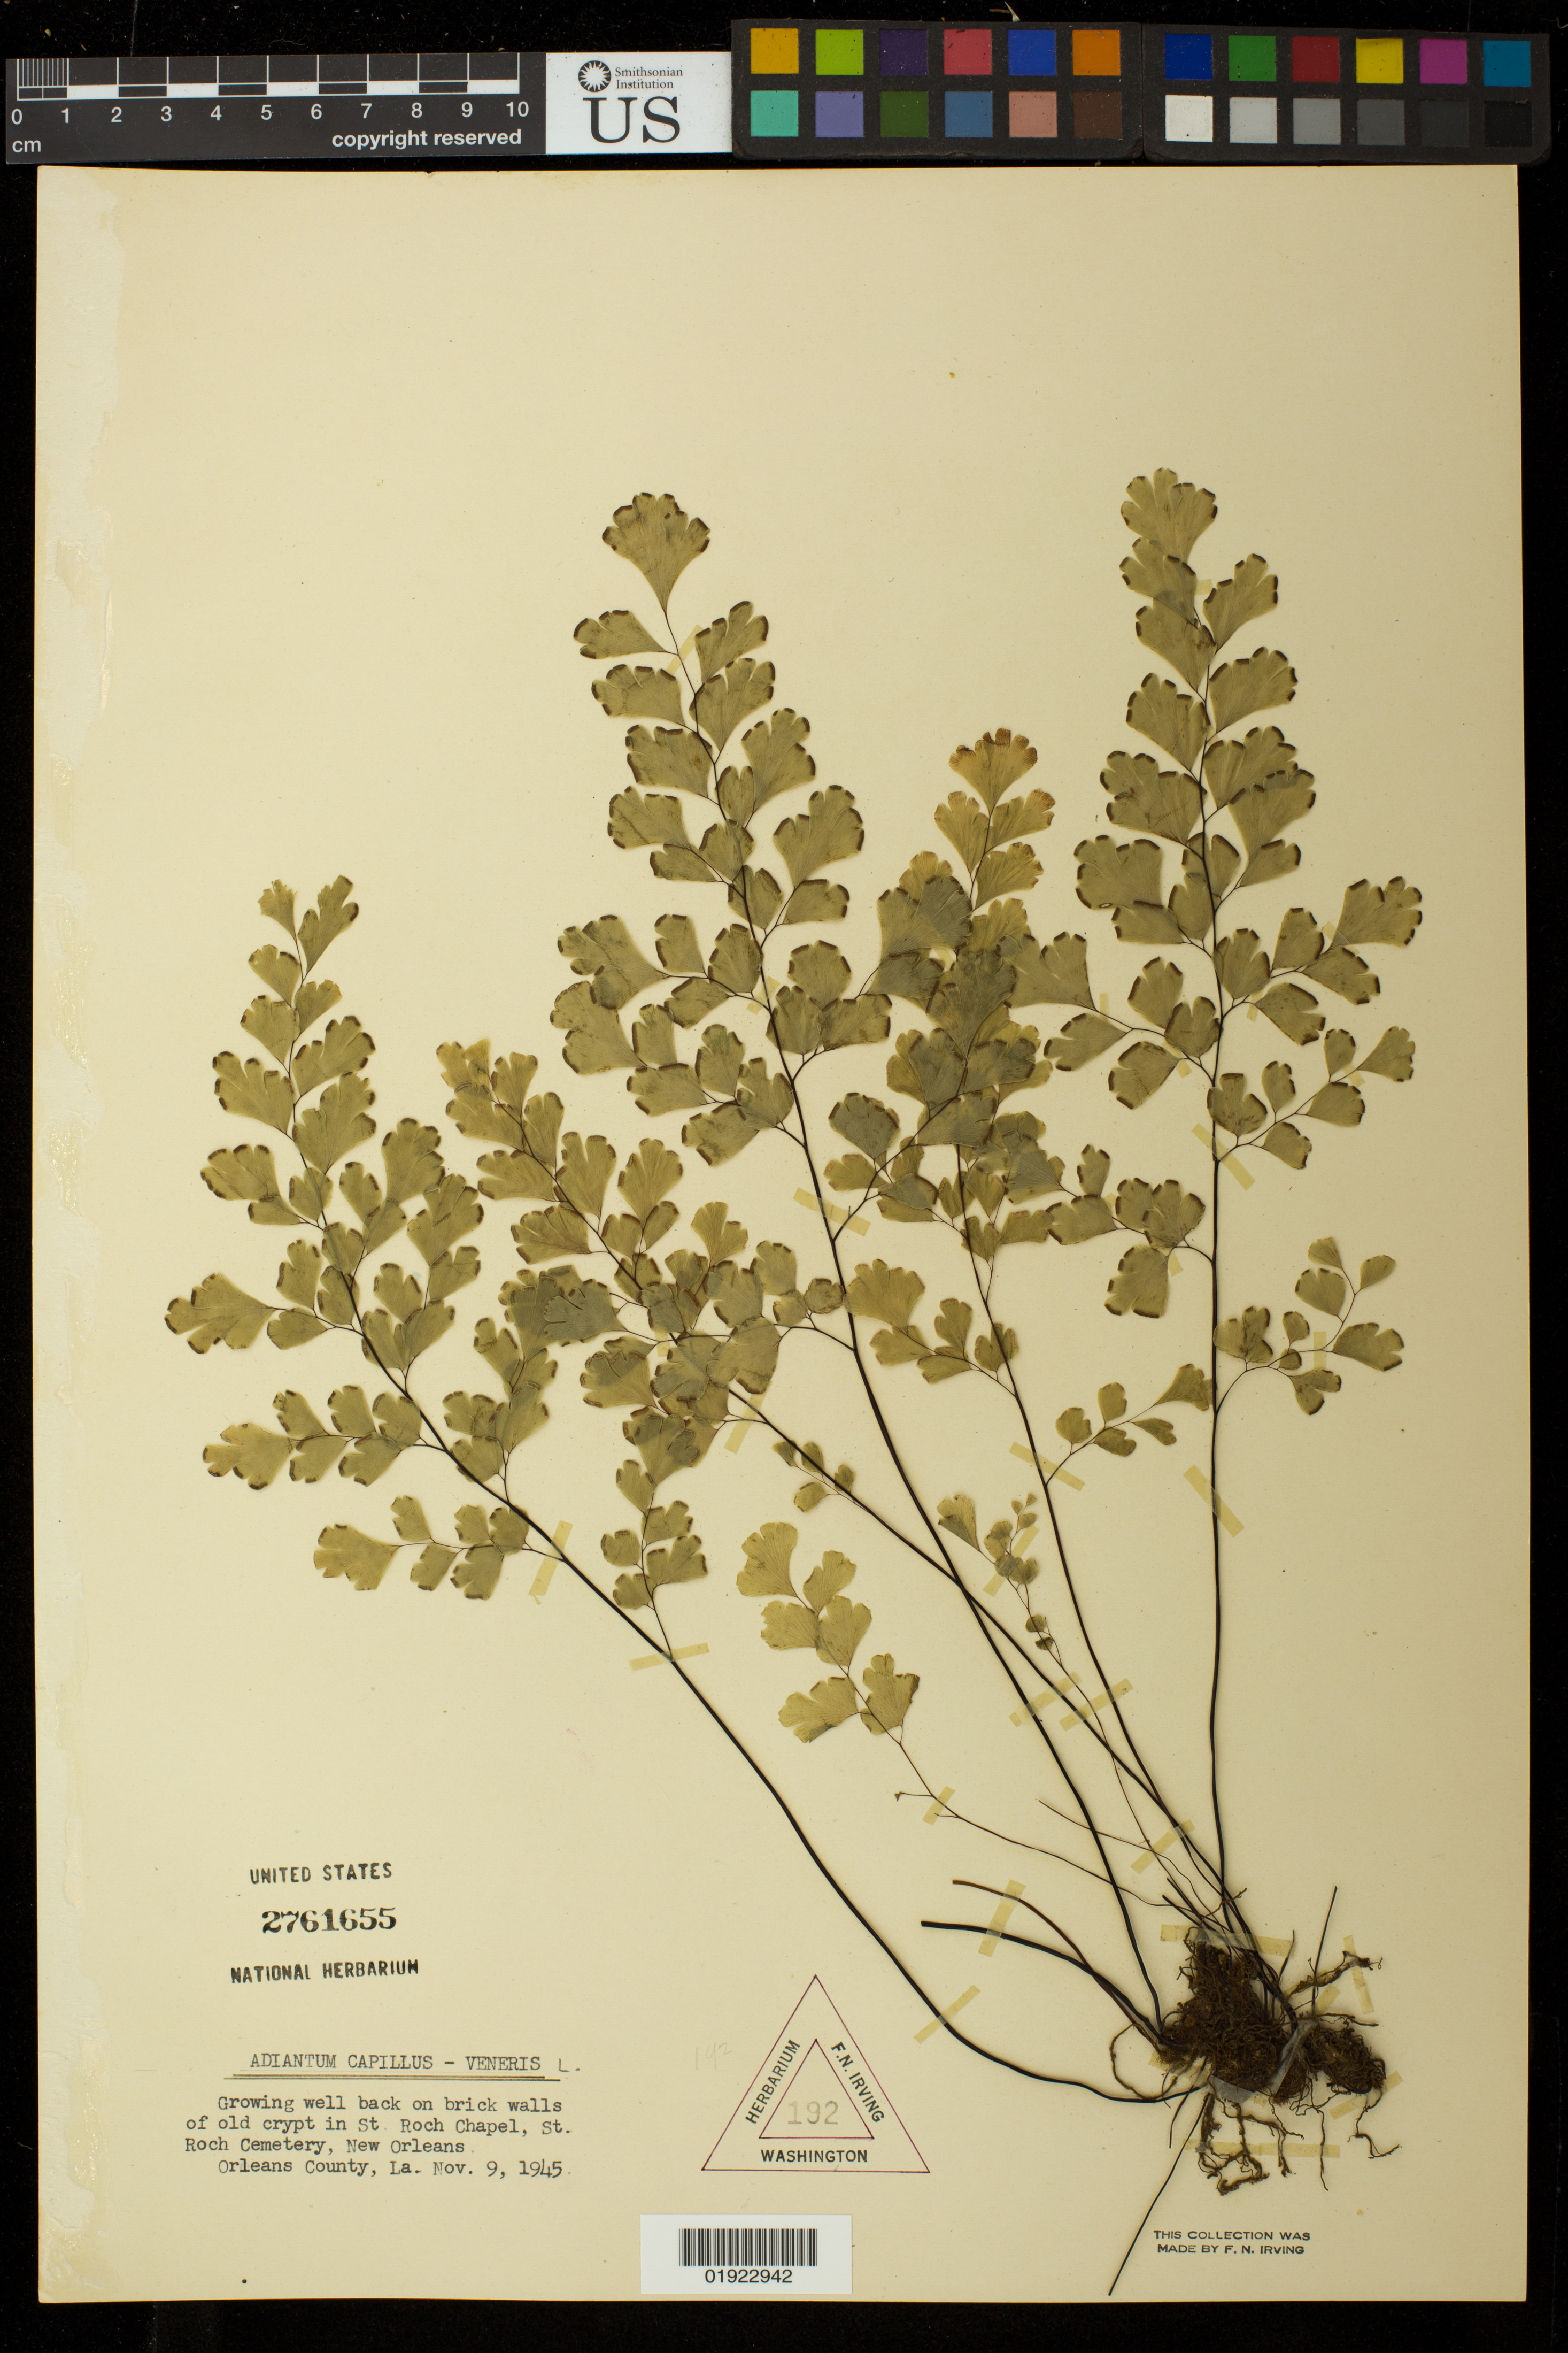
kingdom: Plantae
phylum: Tracheophyta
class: Polypodiopsida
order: Polypodiales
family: Pteridaceae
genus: Adiantum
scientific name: Adiantum capillus-veneris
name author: L.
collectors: F. Irving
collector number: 192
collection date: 1945-11-09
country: United States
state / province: Louisiana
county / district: Orleans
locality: St. Roch Chapel, St. Roch Cemetery, New Orleans.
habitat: Growing well back on brick walls of old crypt.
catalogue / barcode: US 2761655